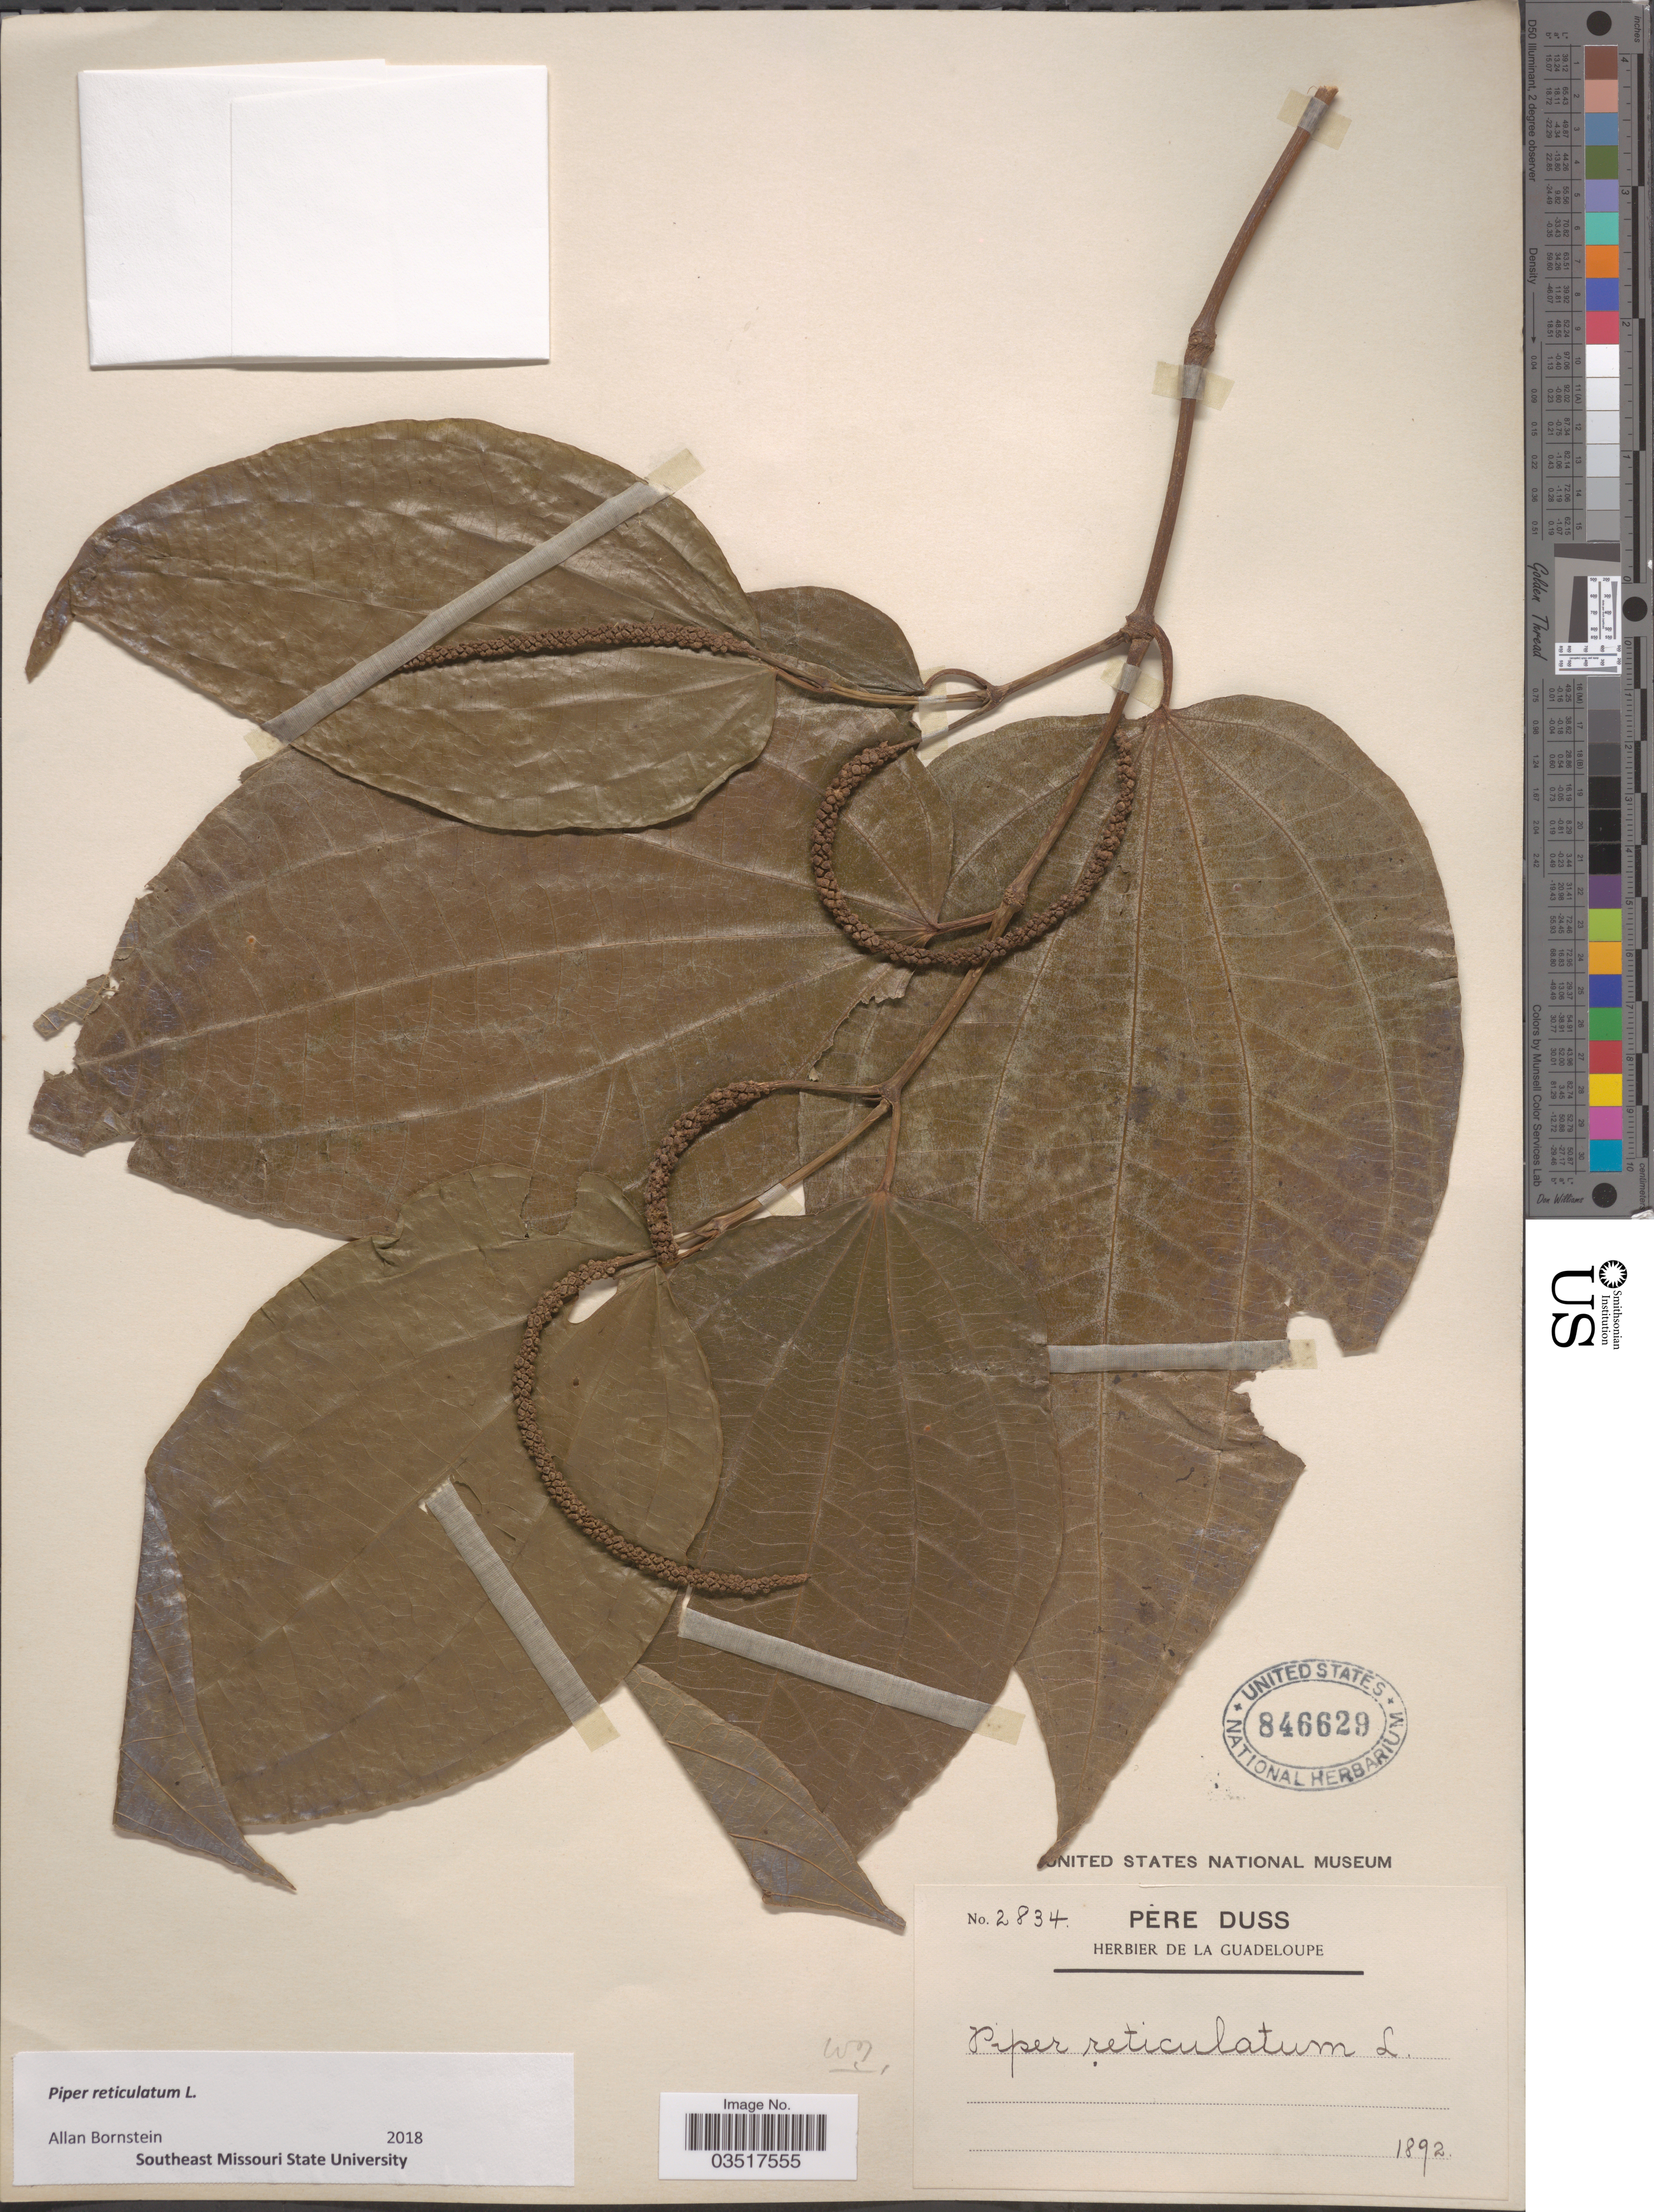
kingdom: Plantae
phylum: Tracheophyta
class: Magnoliopsida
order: Piperales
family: Piperaceae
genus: Piper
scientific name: Piper reticulatum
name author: L.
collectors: Père Duss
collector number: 2834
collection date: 1892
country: Guadeloupe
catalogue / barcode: US 846629